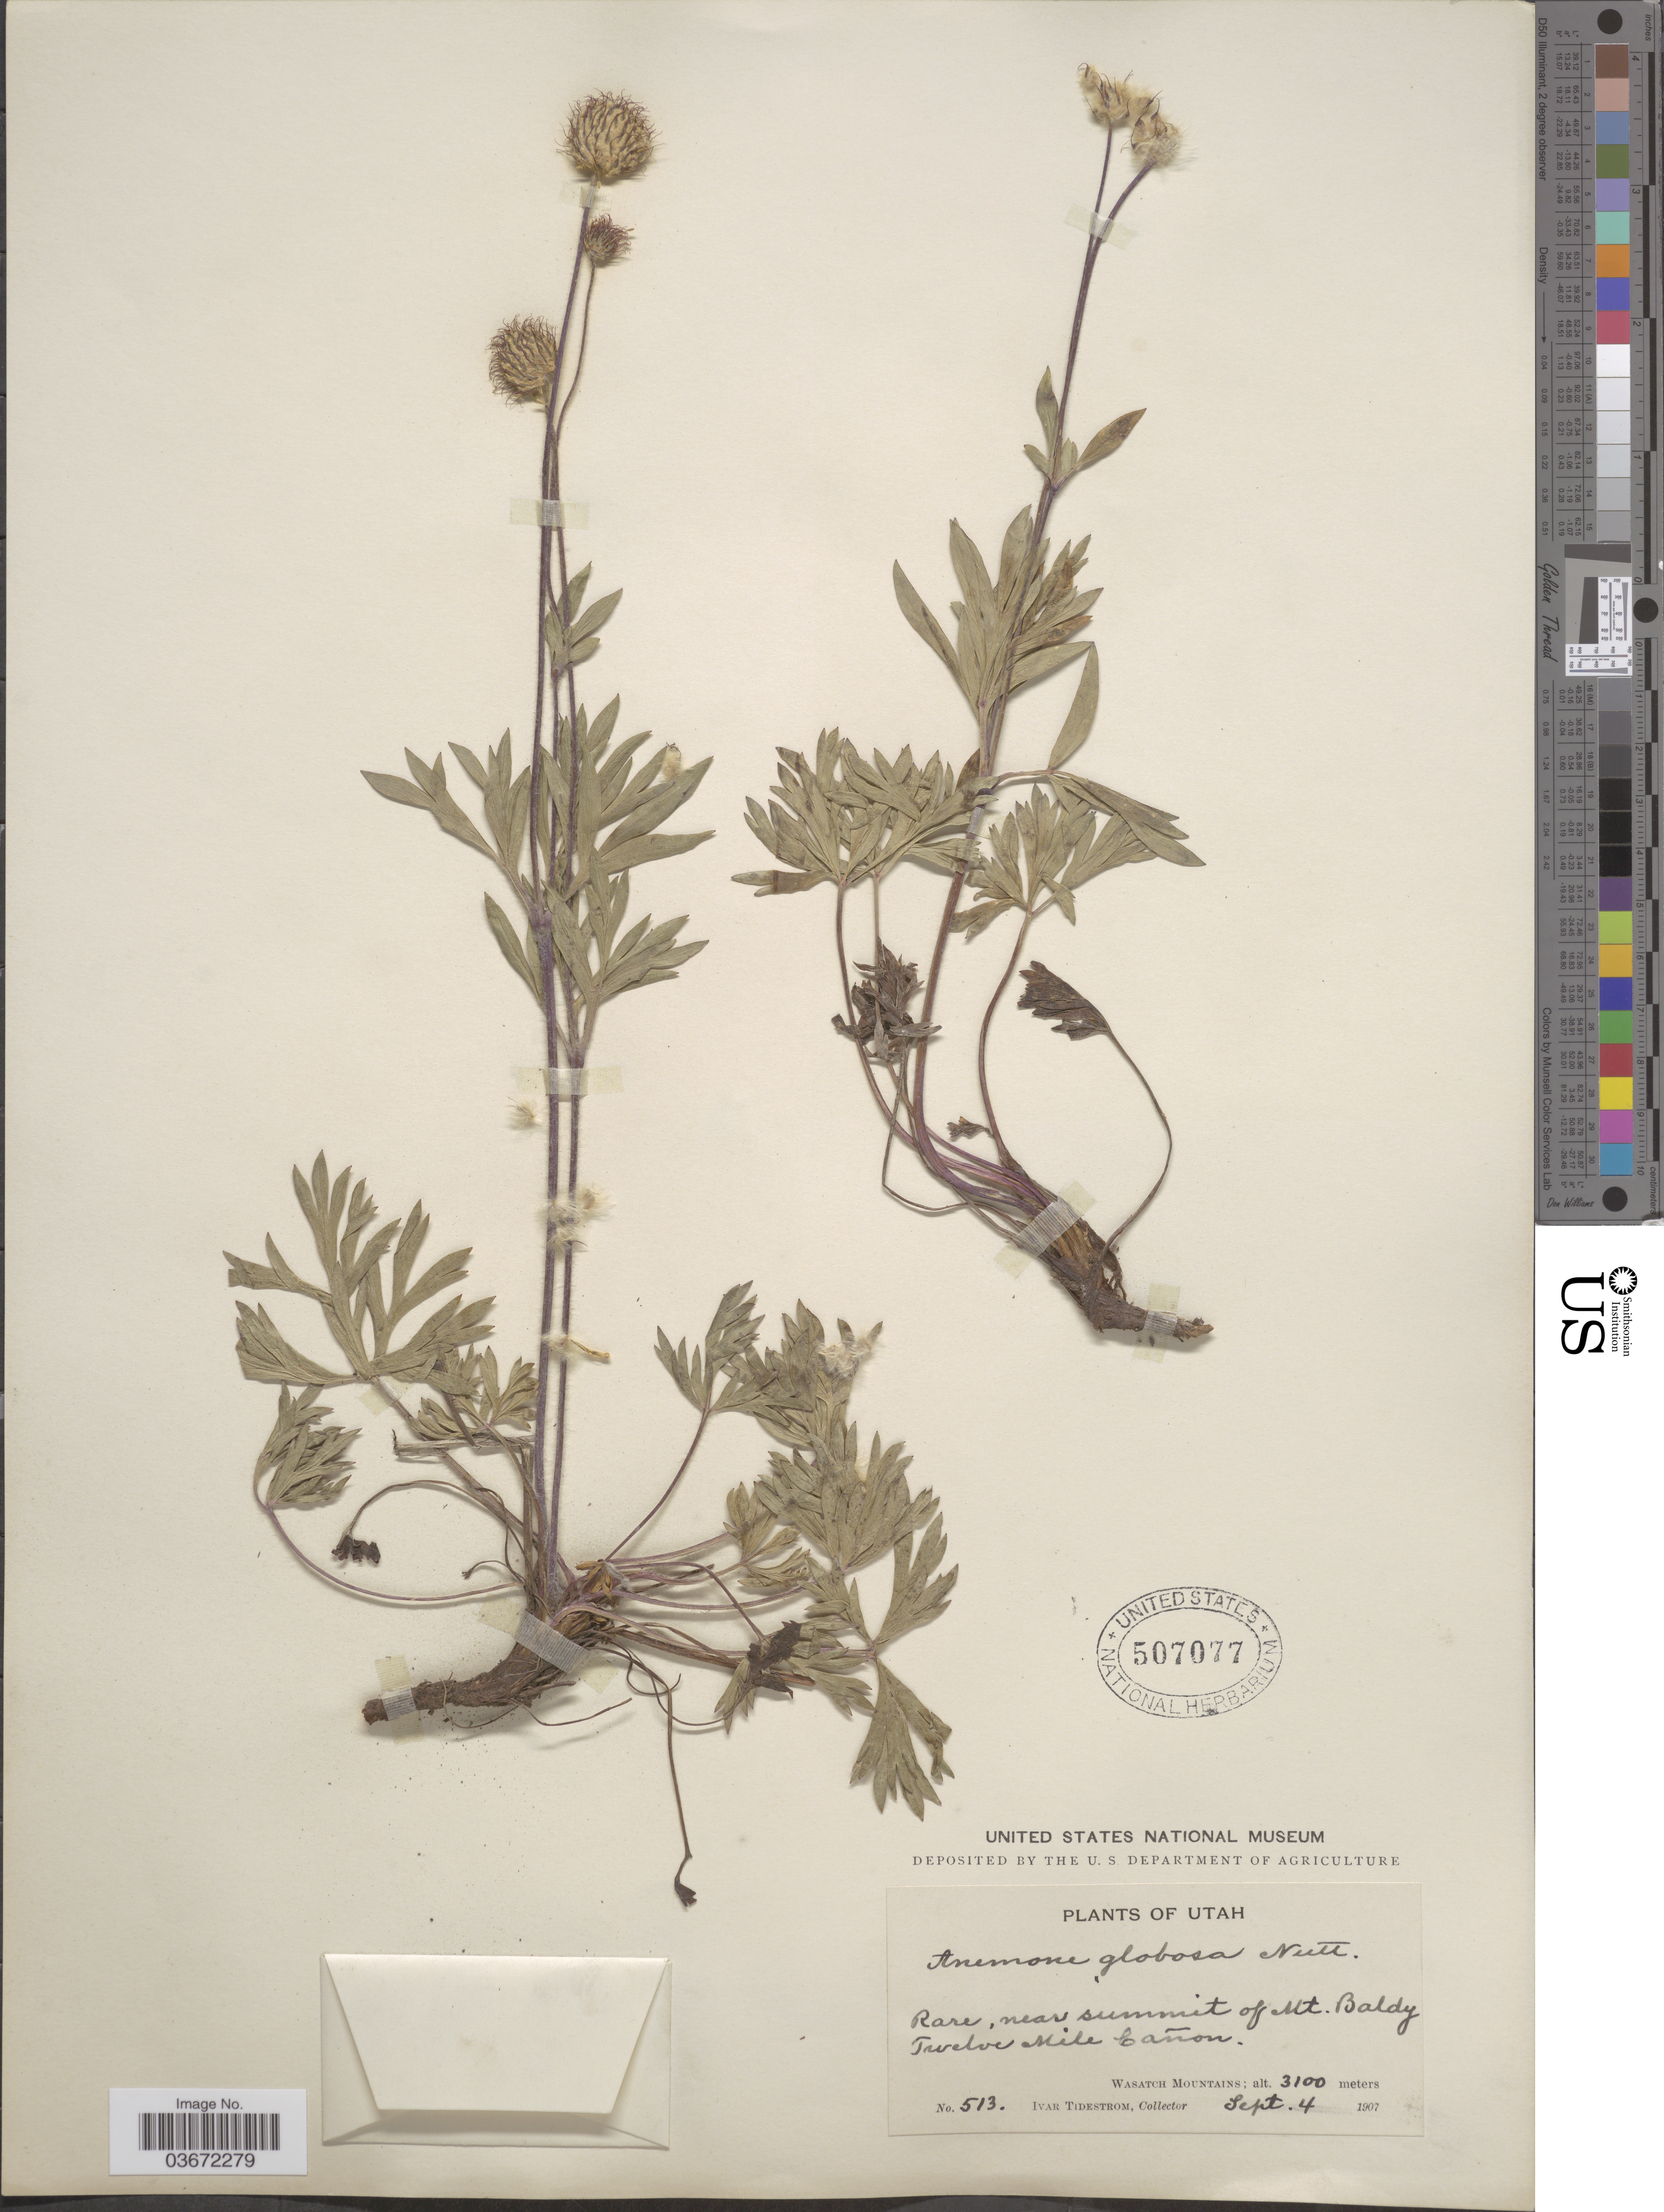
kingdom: Plantae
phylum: Tracheophyta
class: Magnoliopsida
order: Ranunculales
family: Ranunculaceae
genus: Anemone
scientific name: Anemone globosa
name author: (Torr. & A. Gray) Nutt. ex A. Heller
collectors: I. F. Tidestrom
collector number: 513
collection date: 1907-09-04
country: United States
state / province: Utah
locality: Near summit of Mt. Baldy Twelve Mile Cañon. Wasatch Mountains.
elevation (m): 3100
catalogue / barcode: US 507077